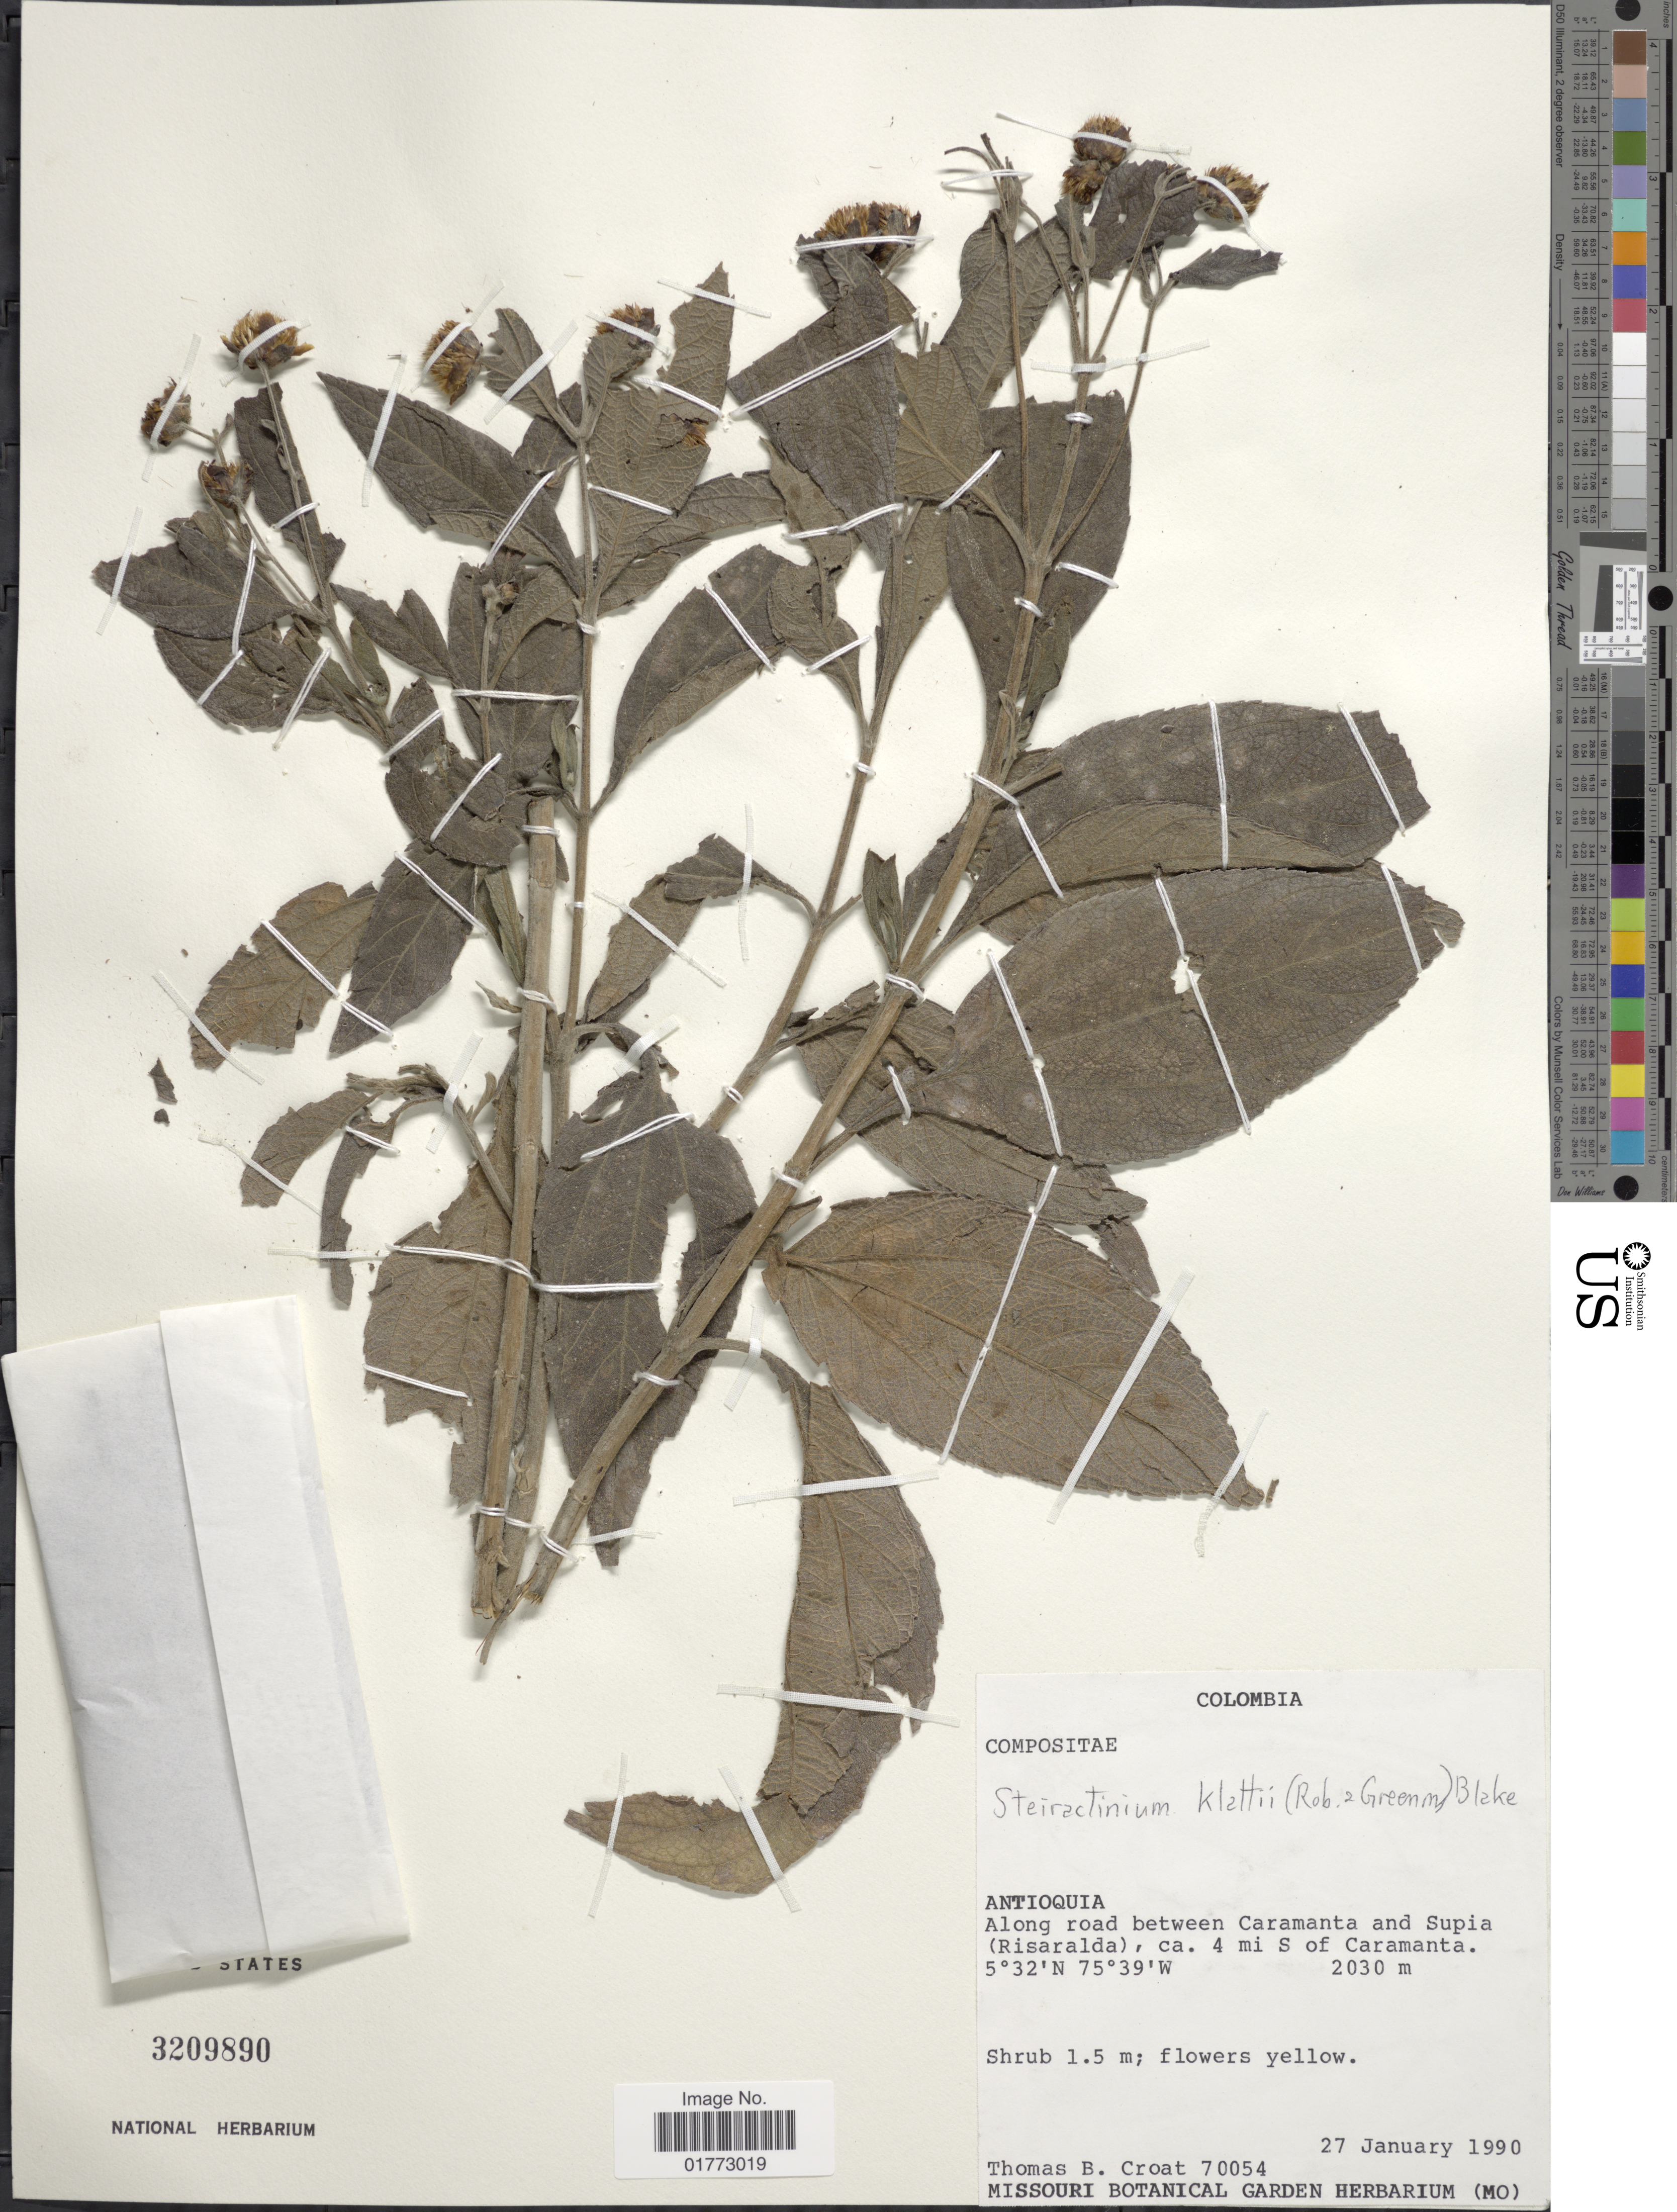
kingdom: Plantae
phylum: Tracheophyta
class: Magnoliopsida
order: Asterales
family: Asteraceae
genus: Steiractinia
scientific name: Steiractinia klattii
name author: S.F. Blake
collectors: T. B. Croat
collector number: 70054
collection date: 1990-01-27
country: Colombia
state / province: Antioquia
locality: Along road between Caramanta and Supia (Risaralda), ca. 4 mi S of Caramanta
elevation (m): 2030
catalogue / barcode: US 3209890